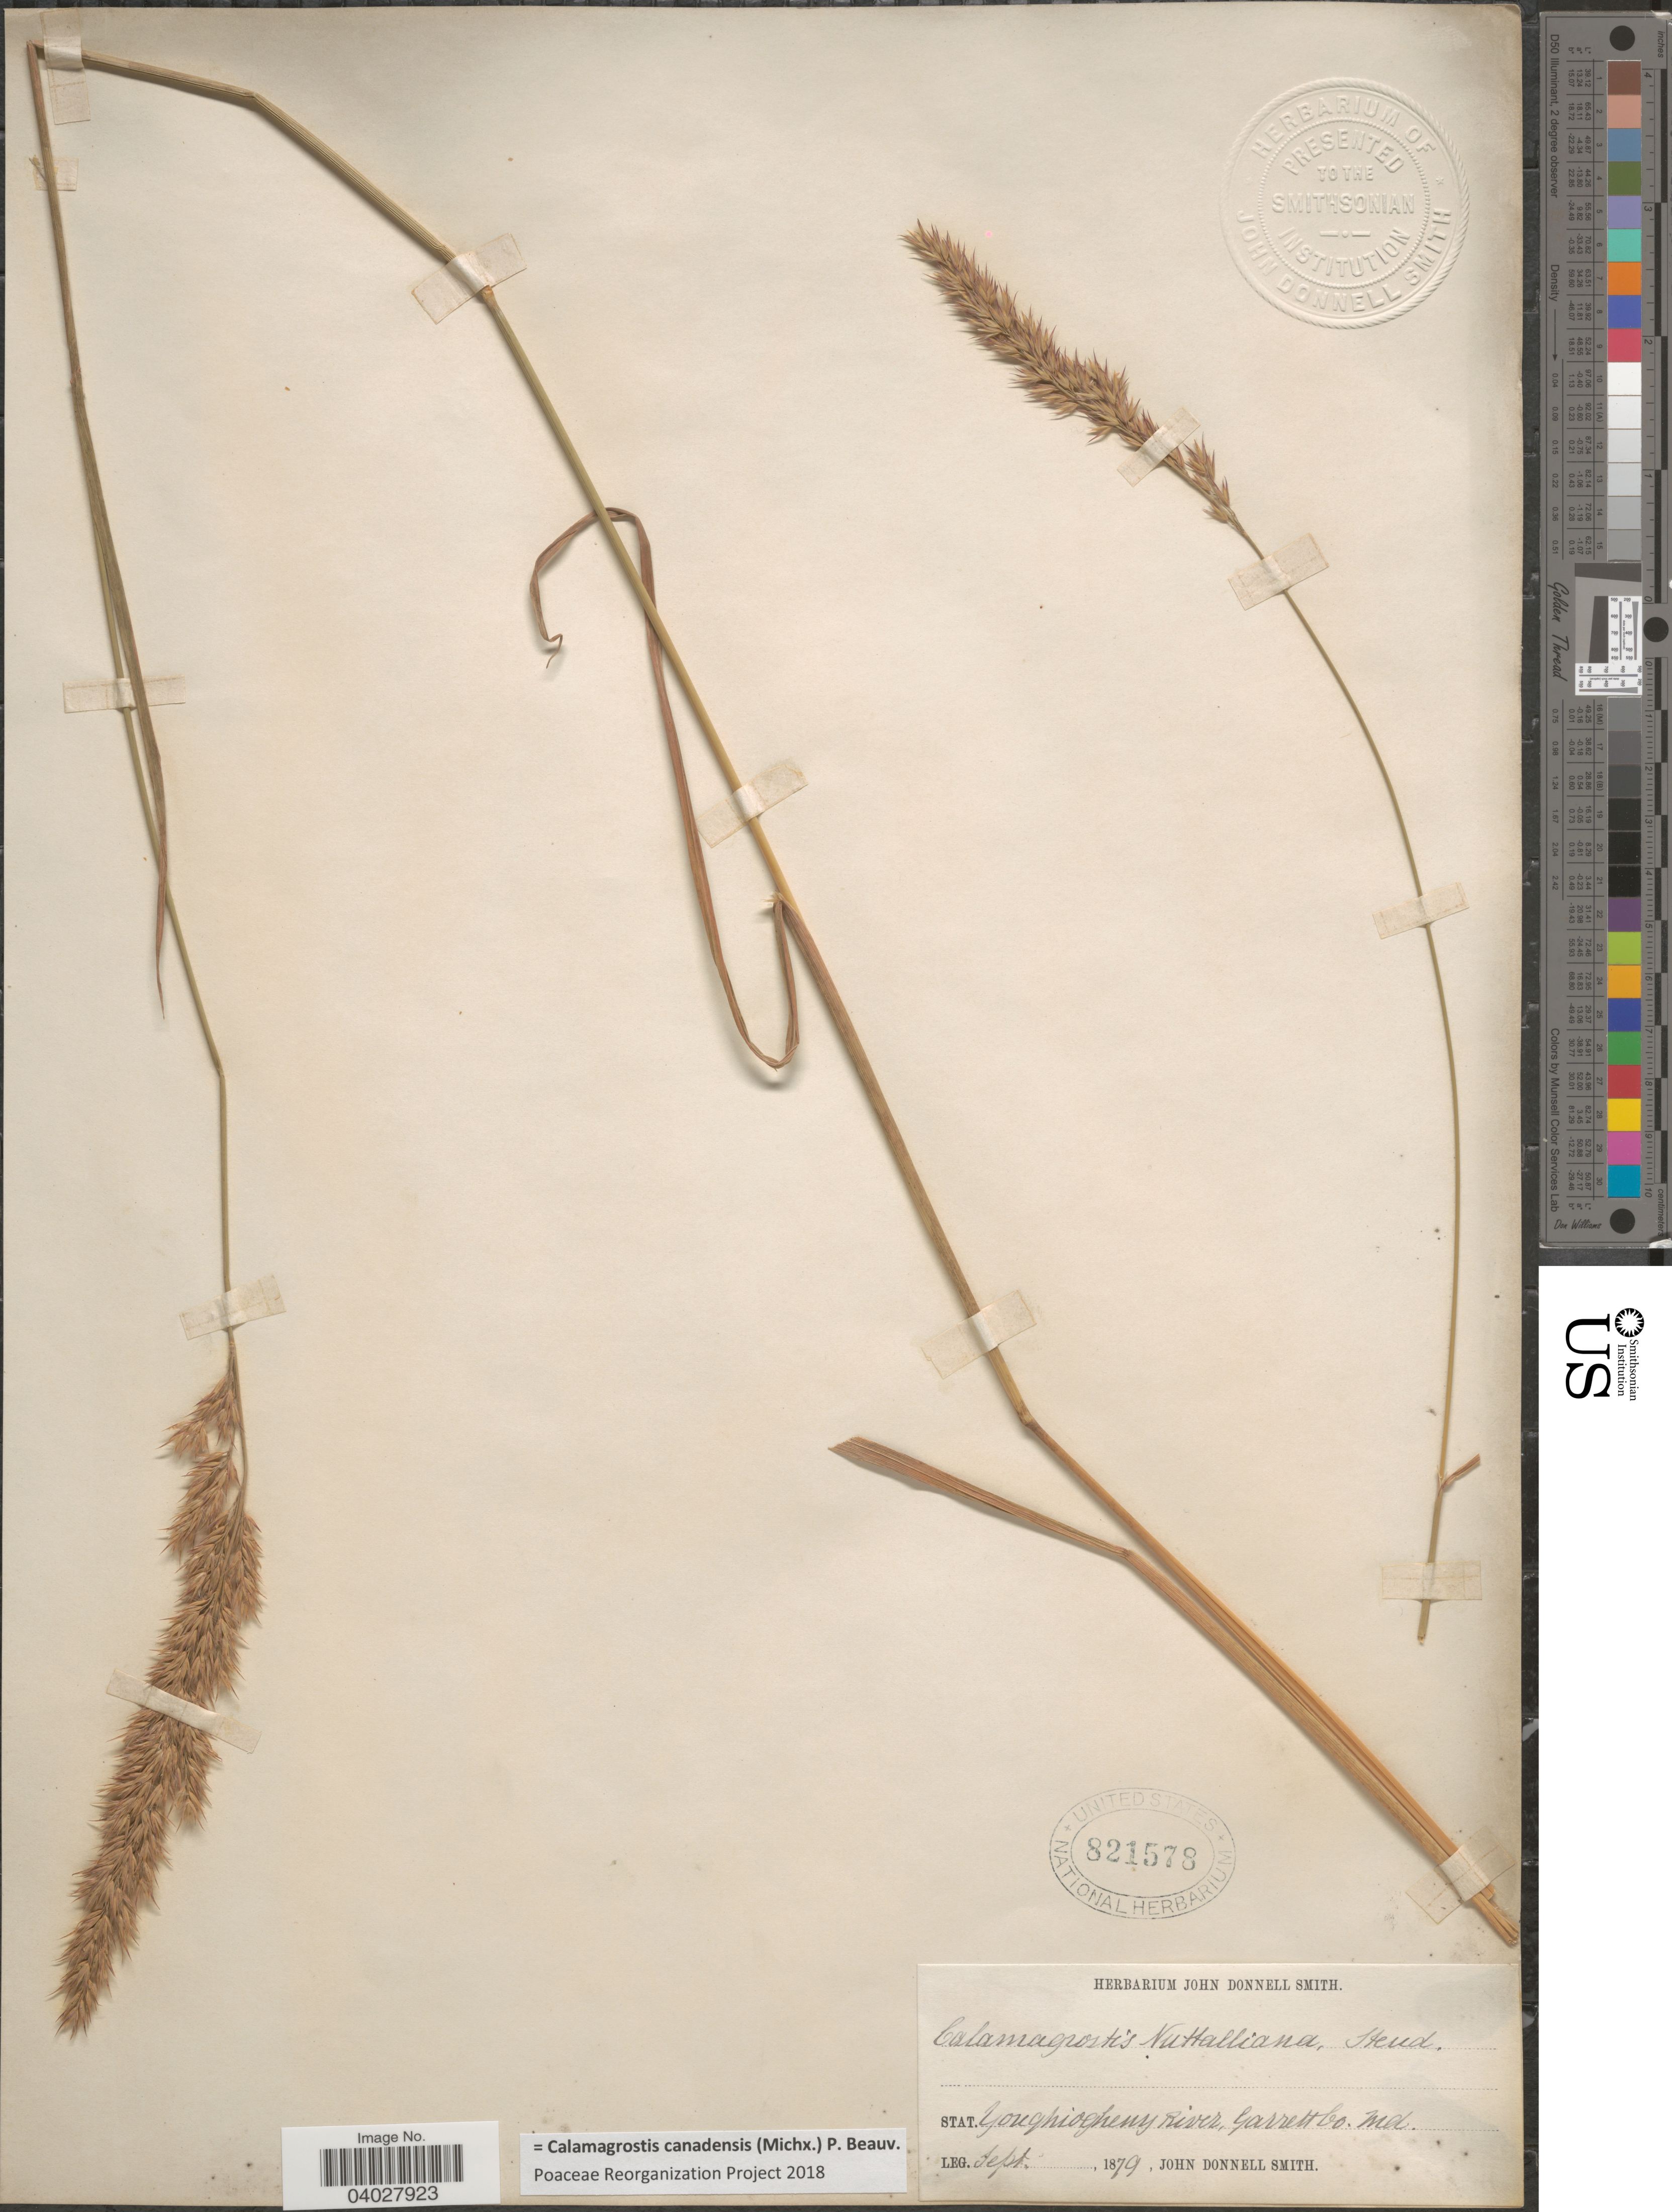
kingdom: Plantae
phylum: Tracheophyta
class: Liliopsida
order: Poales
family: Poaceae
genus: Calamagrostis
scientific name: Calamagrostis canadensis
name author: (Michx.) P. Beauv.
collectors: J. Donnell Smith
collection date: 1879-09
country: United States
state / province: Maryland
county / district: Garrett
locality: Stat. Youghiogheny River, Garrett Co.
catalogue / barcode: US 821578